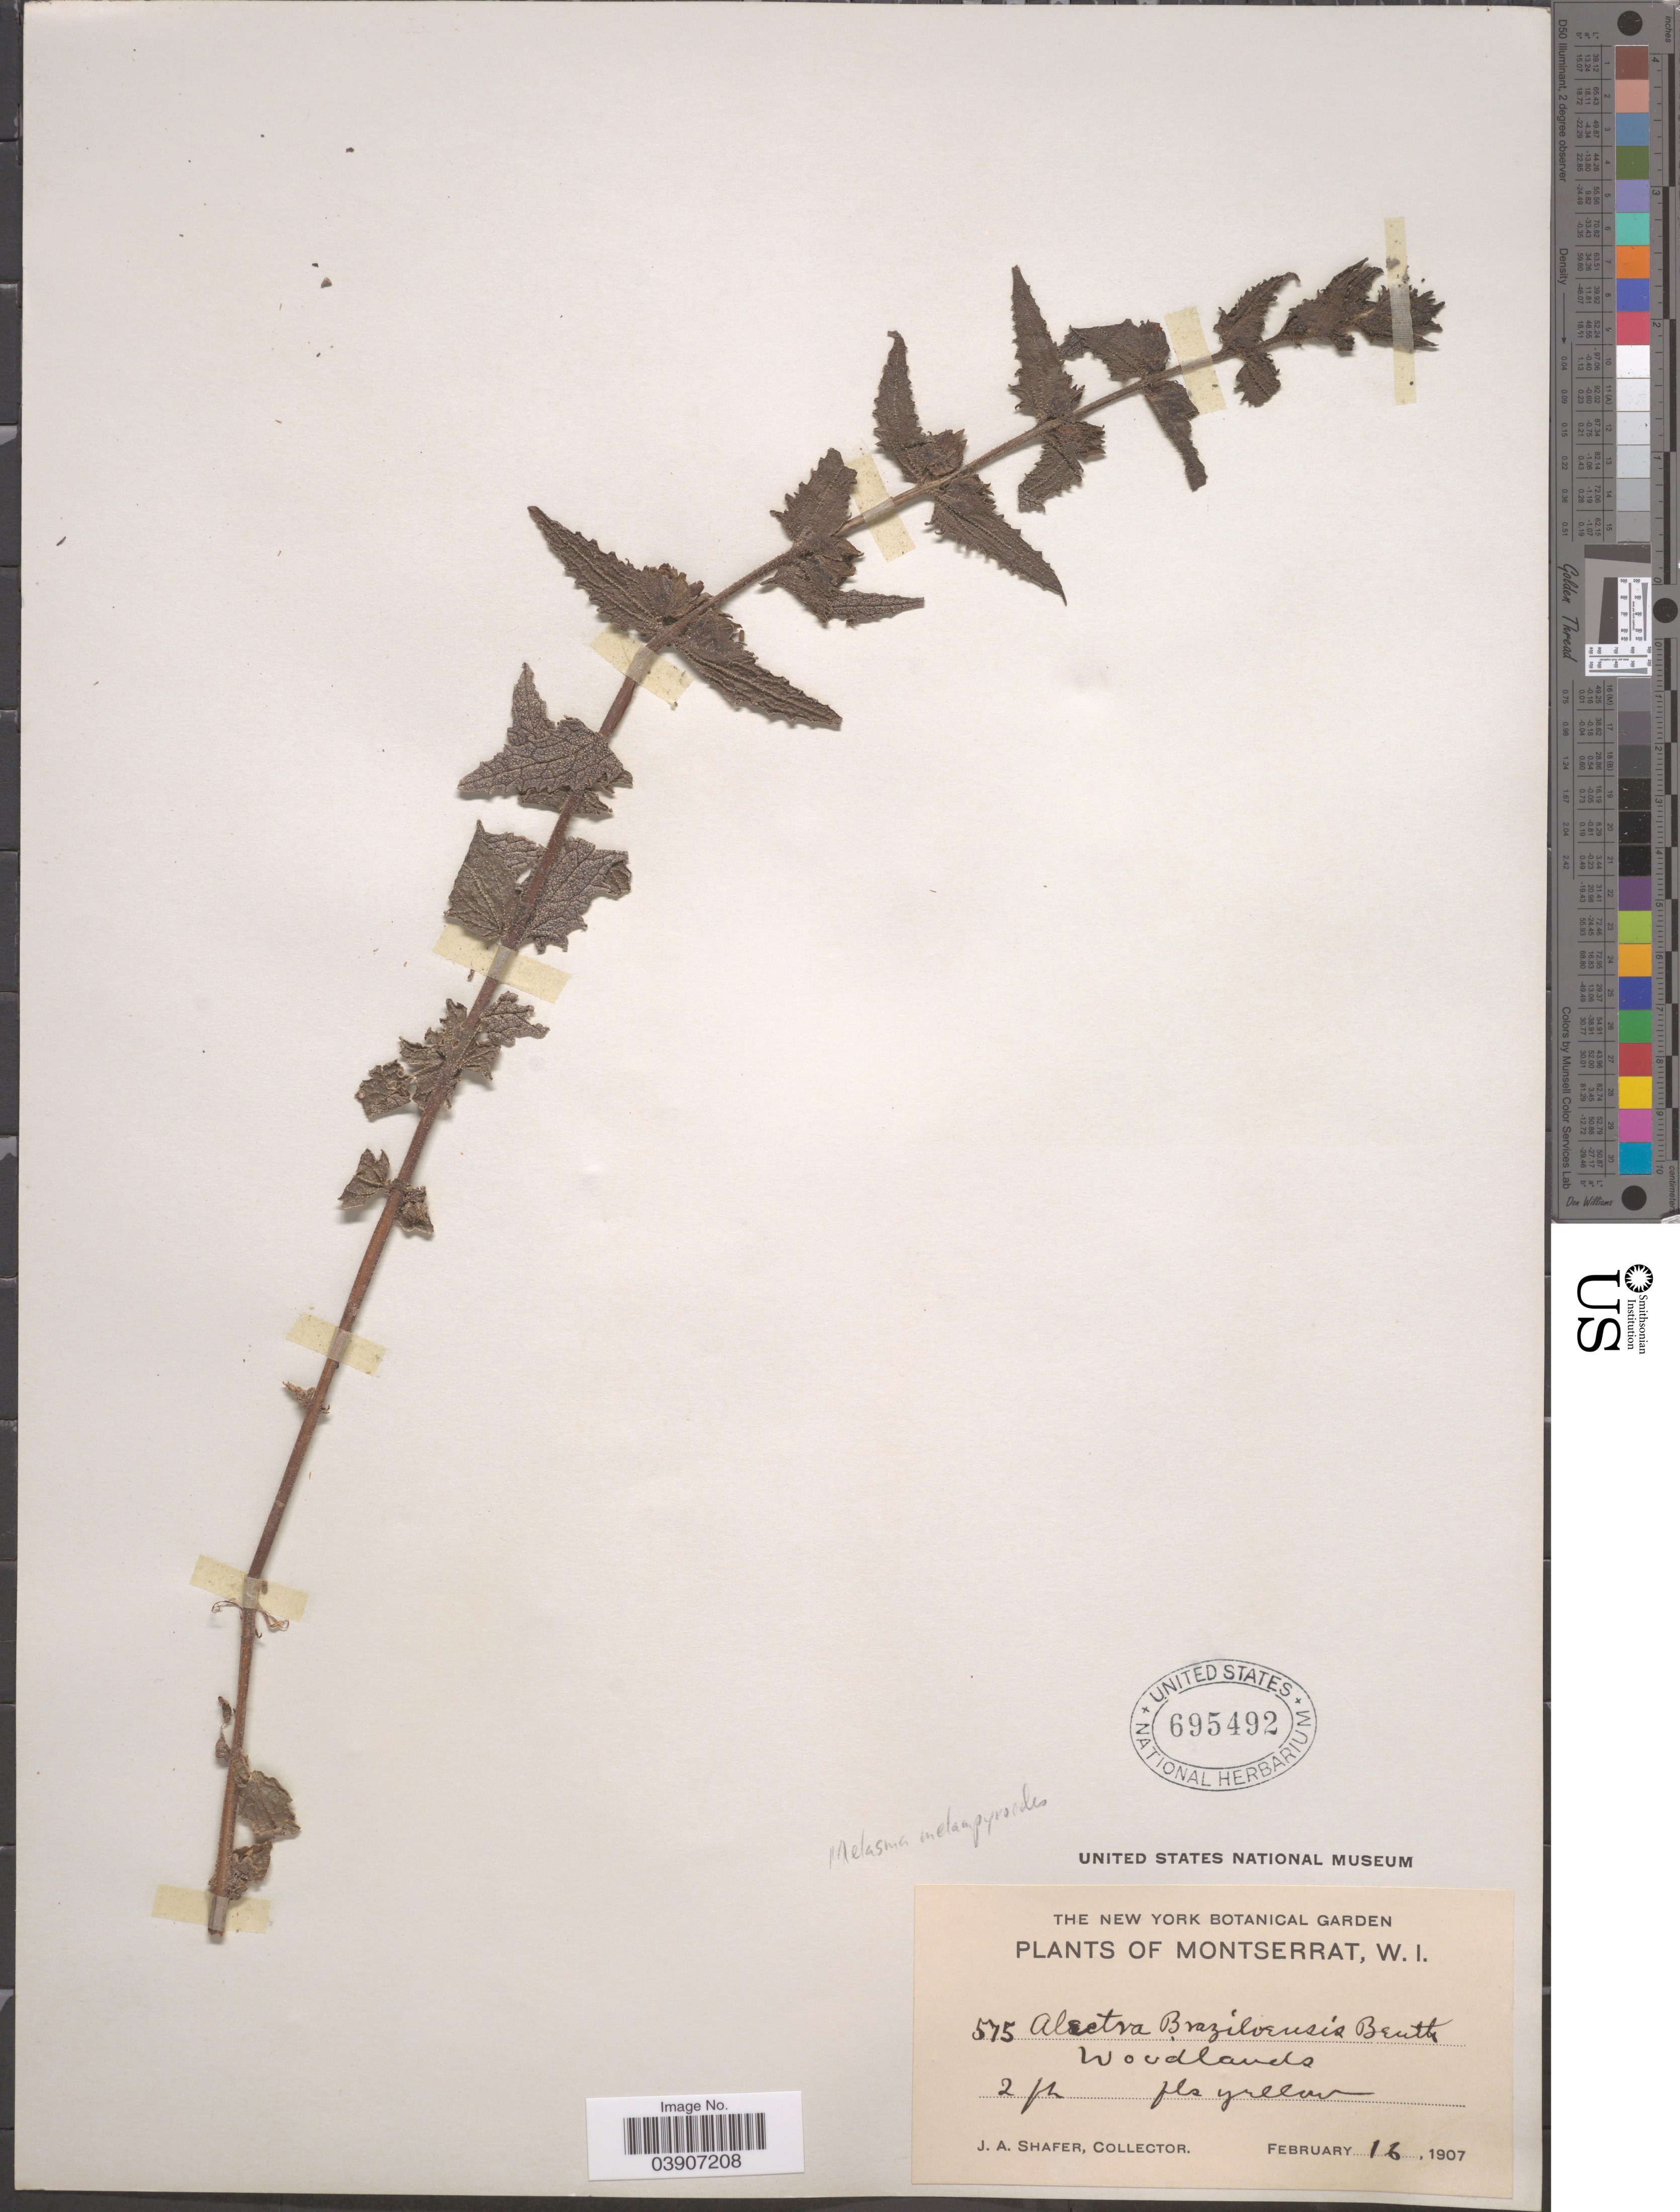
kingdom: Plantae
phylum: Tracheophyta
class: Magnoliopsida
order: Lamiales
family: Orobanchaceae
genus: Alectra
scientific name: Alectra aspera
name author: (Cham. & Schltdl.) L.O. Williams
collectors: J. A. Shafer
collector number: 575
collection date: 1907-02-16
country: Montserrat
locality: Woodlands.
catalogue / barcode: US 695492